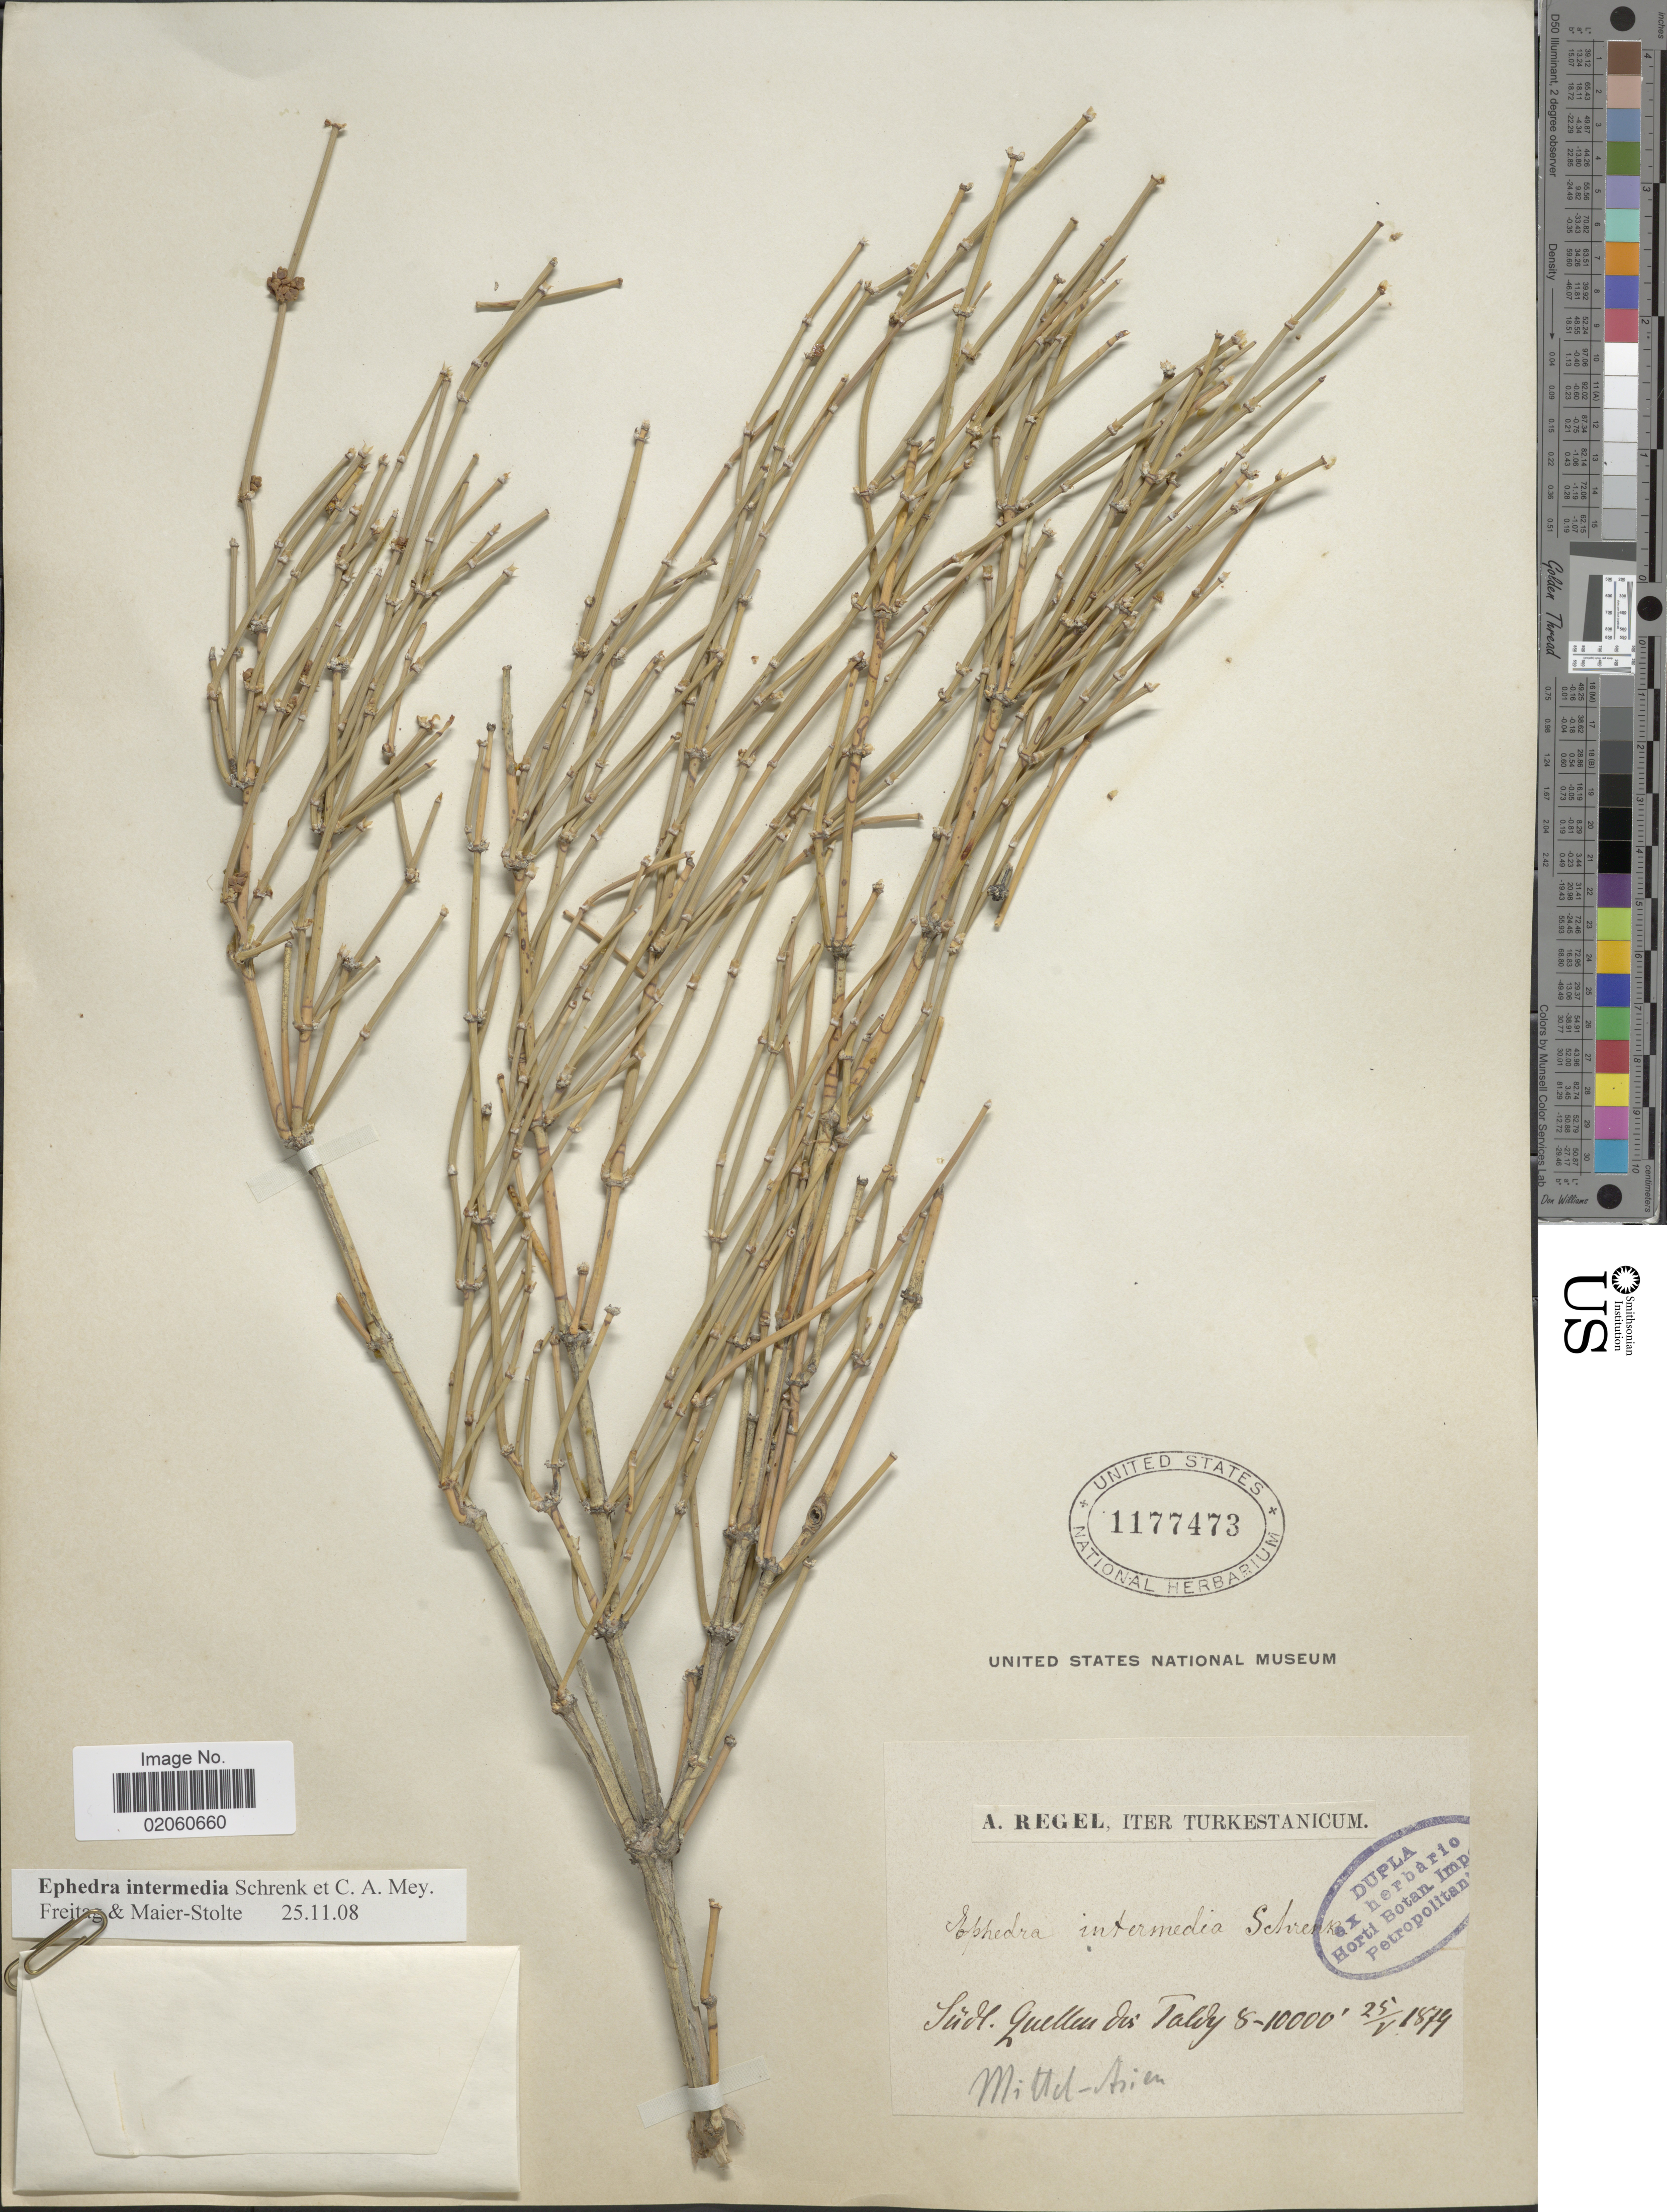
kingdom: Plantae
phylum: Tracheophyta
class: Gnetopsida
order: Ephedrales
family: Ephedraceae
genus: Ephedra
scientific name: Ephedra intermedia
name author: Schrenk ex C.A. Mey.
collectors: A. Regel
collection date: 1879-05-25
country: Kazakhstan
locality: Iter Turkestanicum, Südl. Quellen des Taldy, Mittel-Asia.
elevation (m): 2438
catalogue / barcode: US 1177473